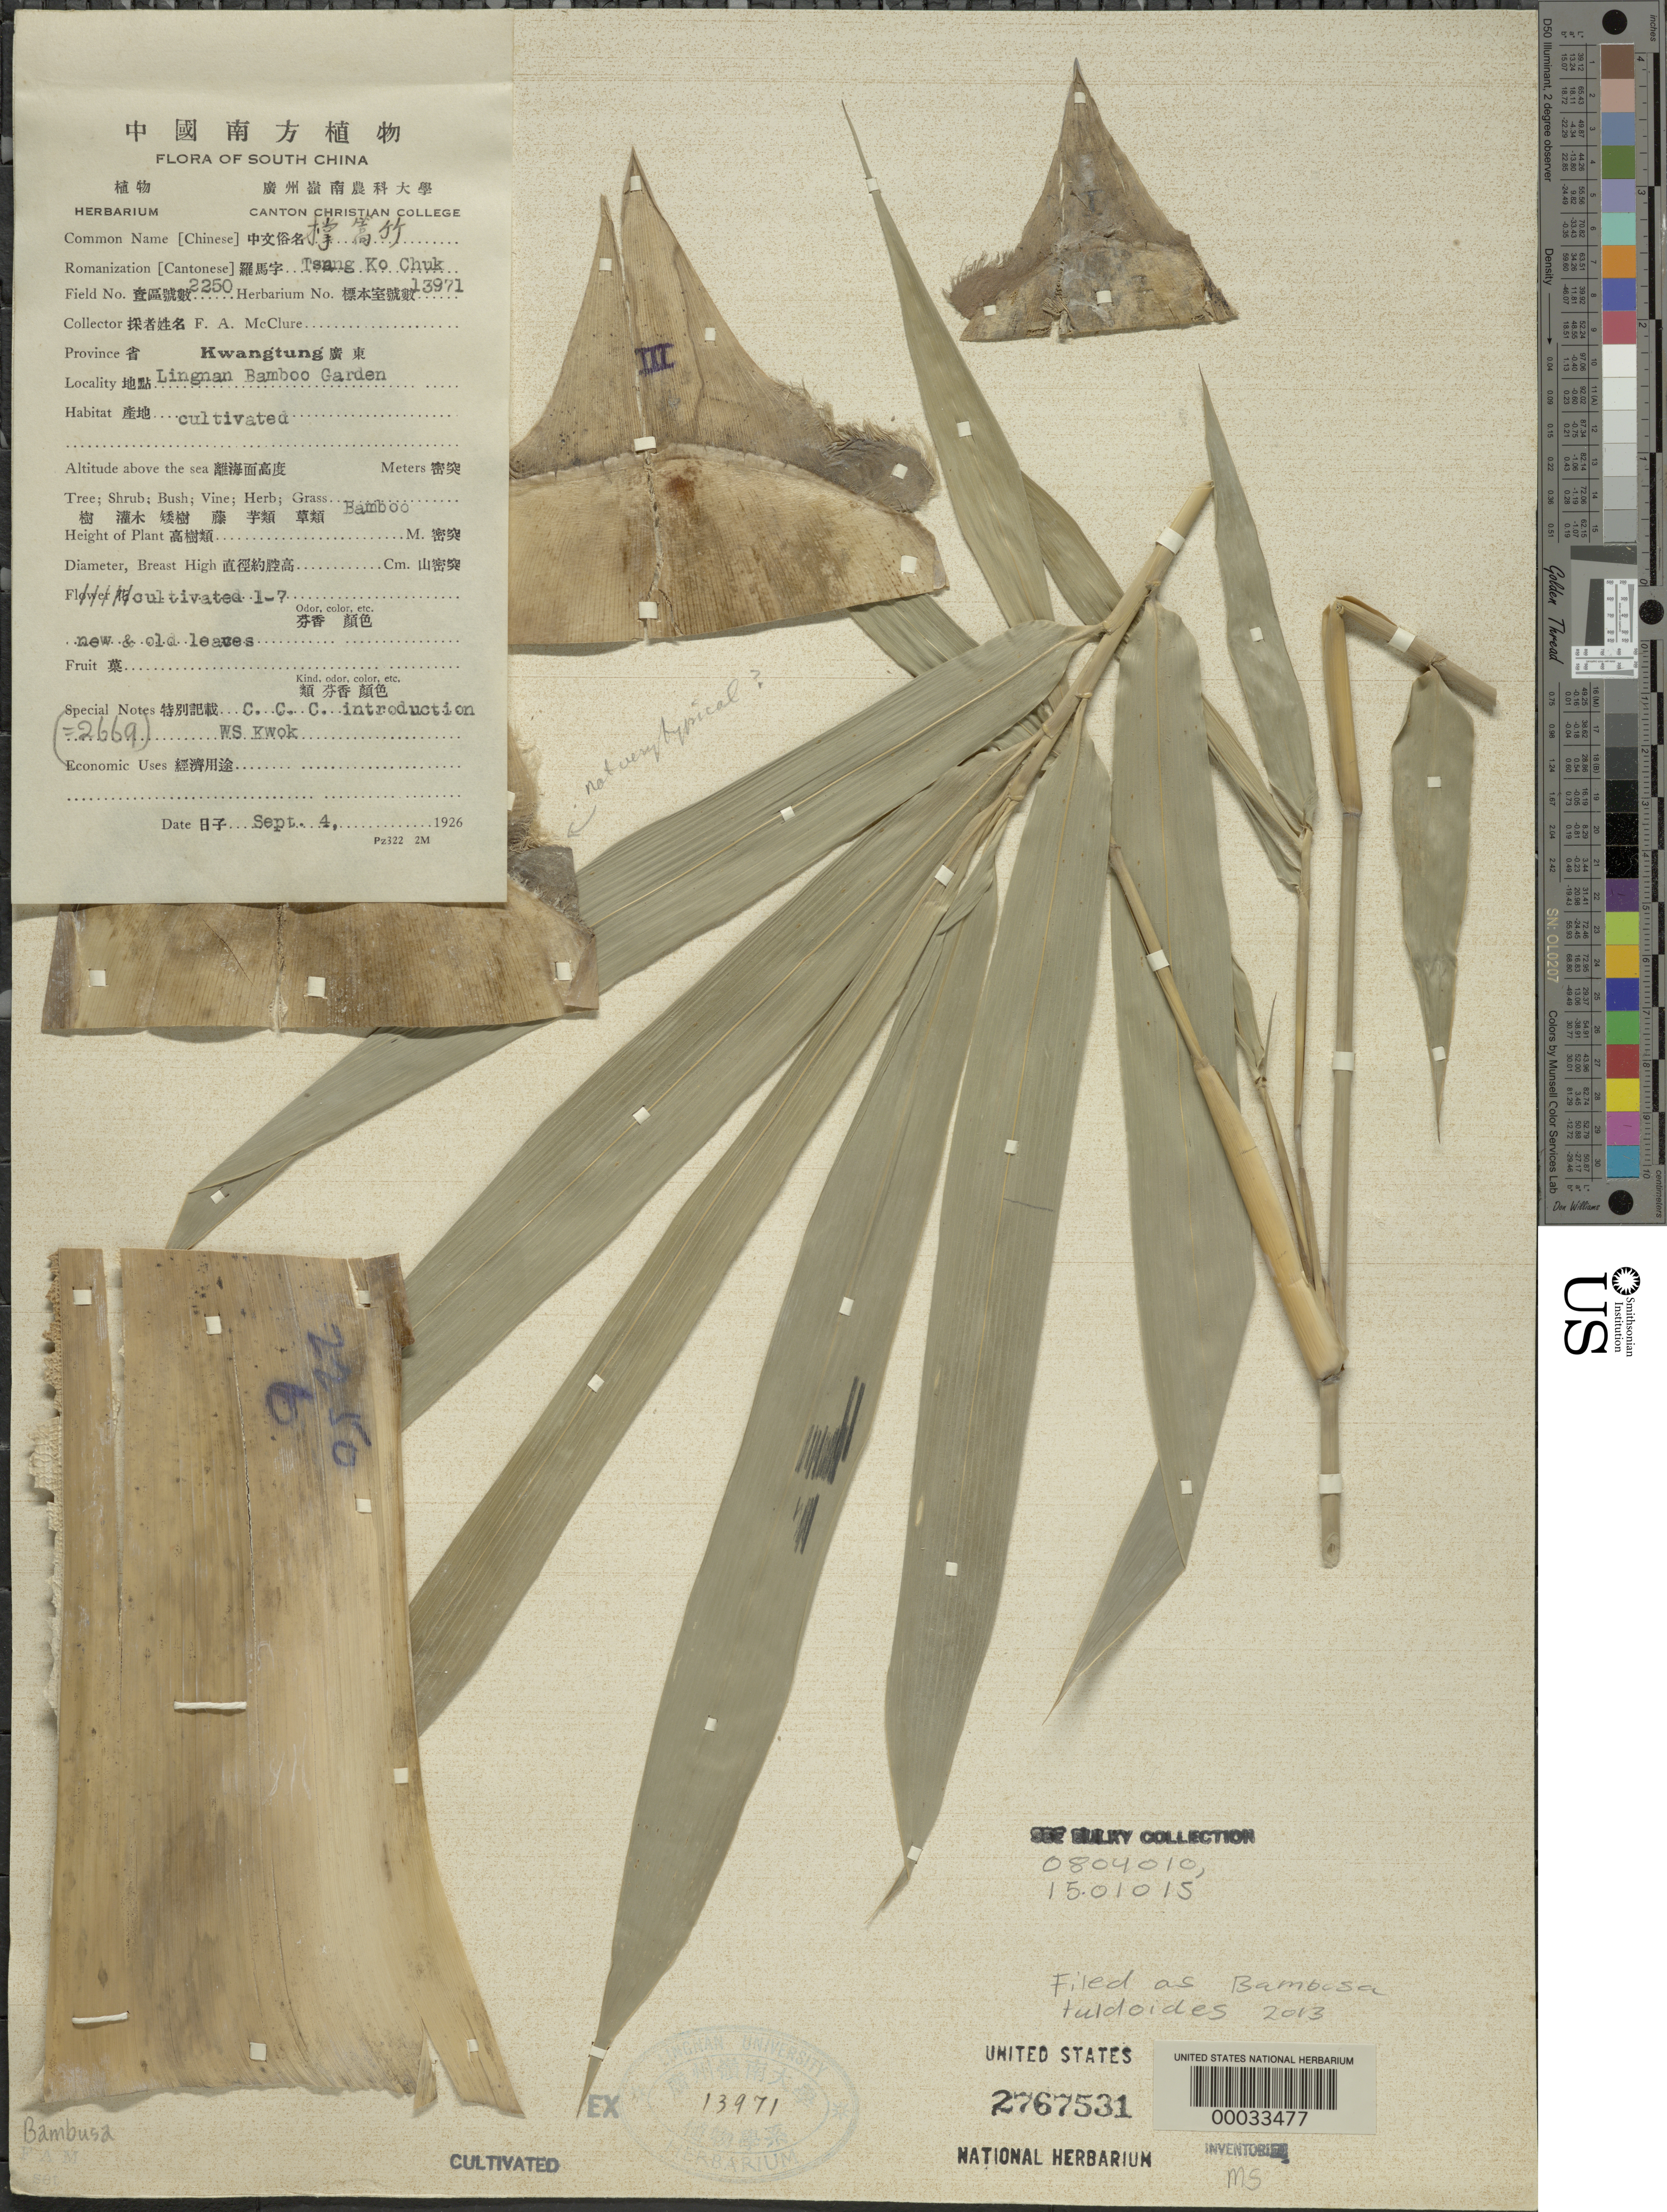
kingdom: Plantae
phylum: Tracheophyta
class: Liliopsida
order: Poales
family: Poaceae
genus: Bambusa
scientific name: Bambusa tuldoides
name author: Munro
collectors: F. A. McClure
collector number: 2250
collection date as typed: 04 Sep 1926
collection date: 1926-09-04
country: China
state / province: Guangdong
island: Honam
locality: Lingnan university bamboo garden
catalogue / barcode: US 2767531